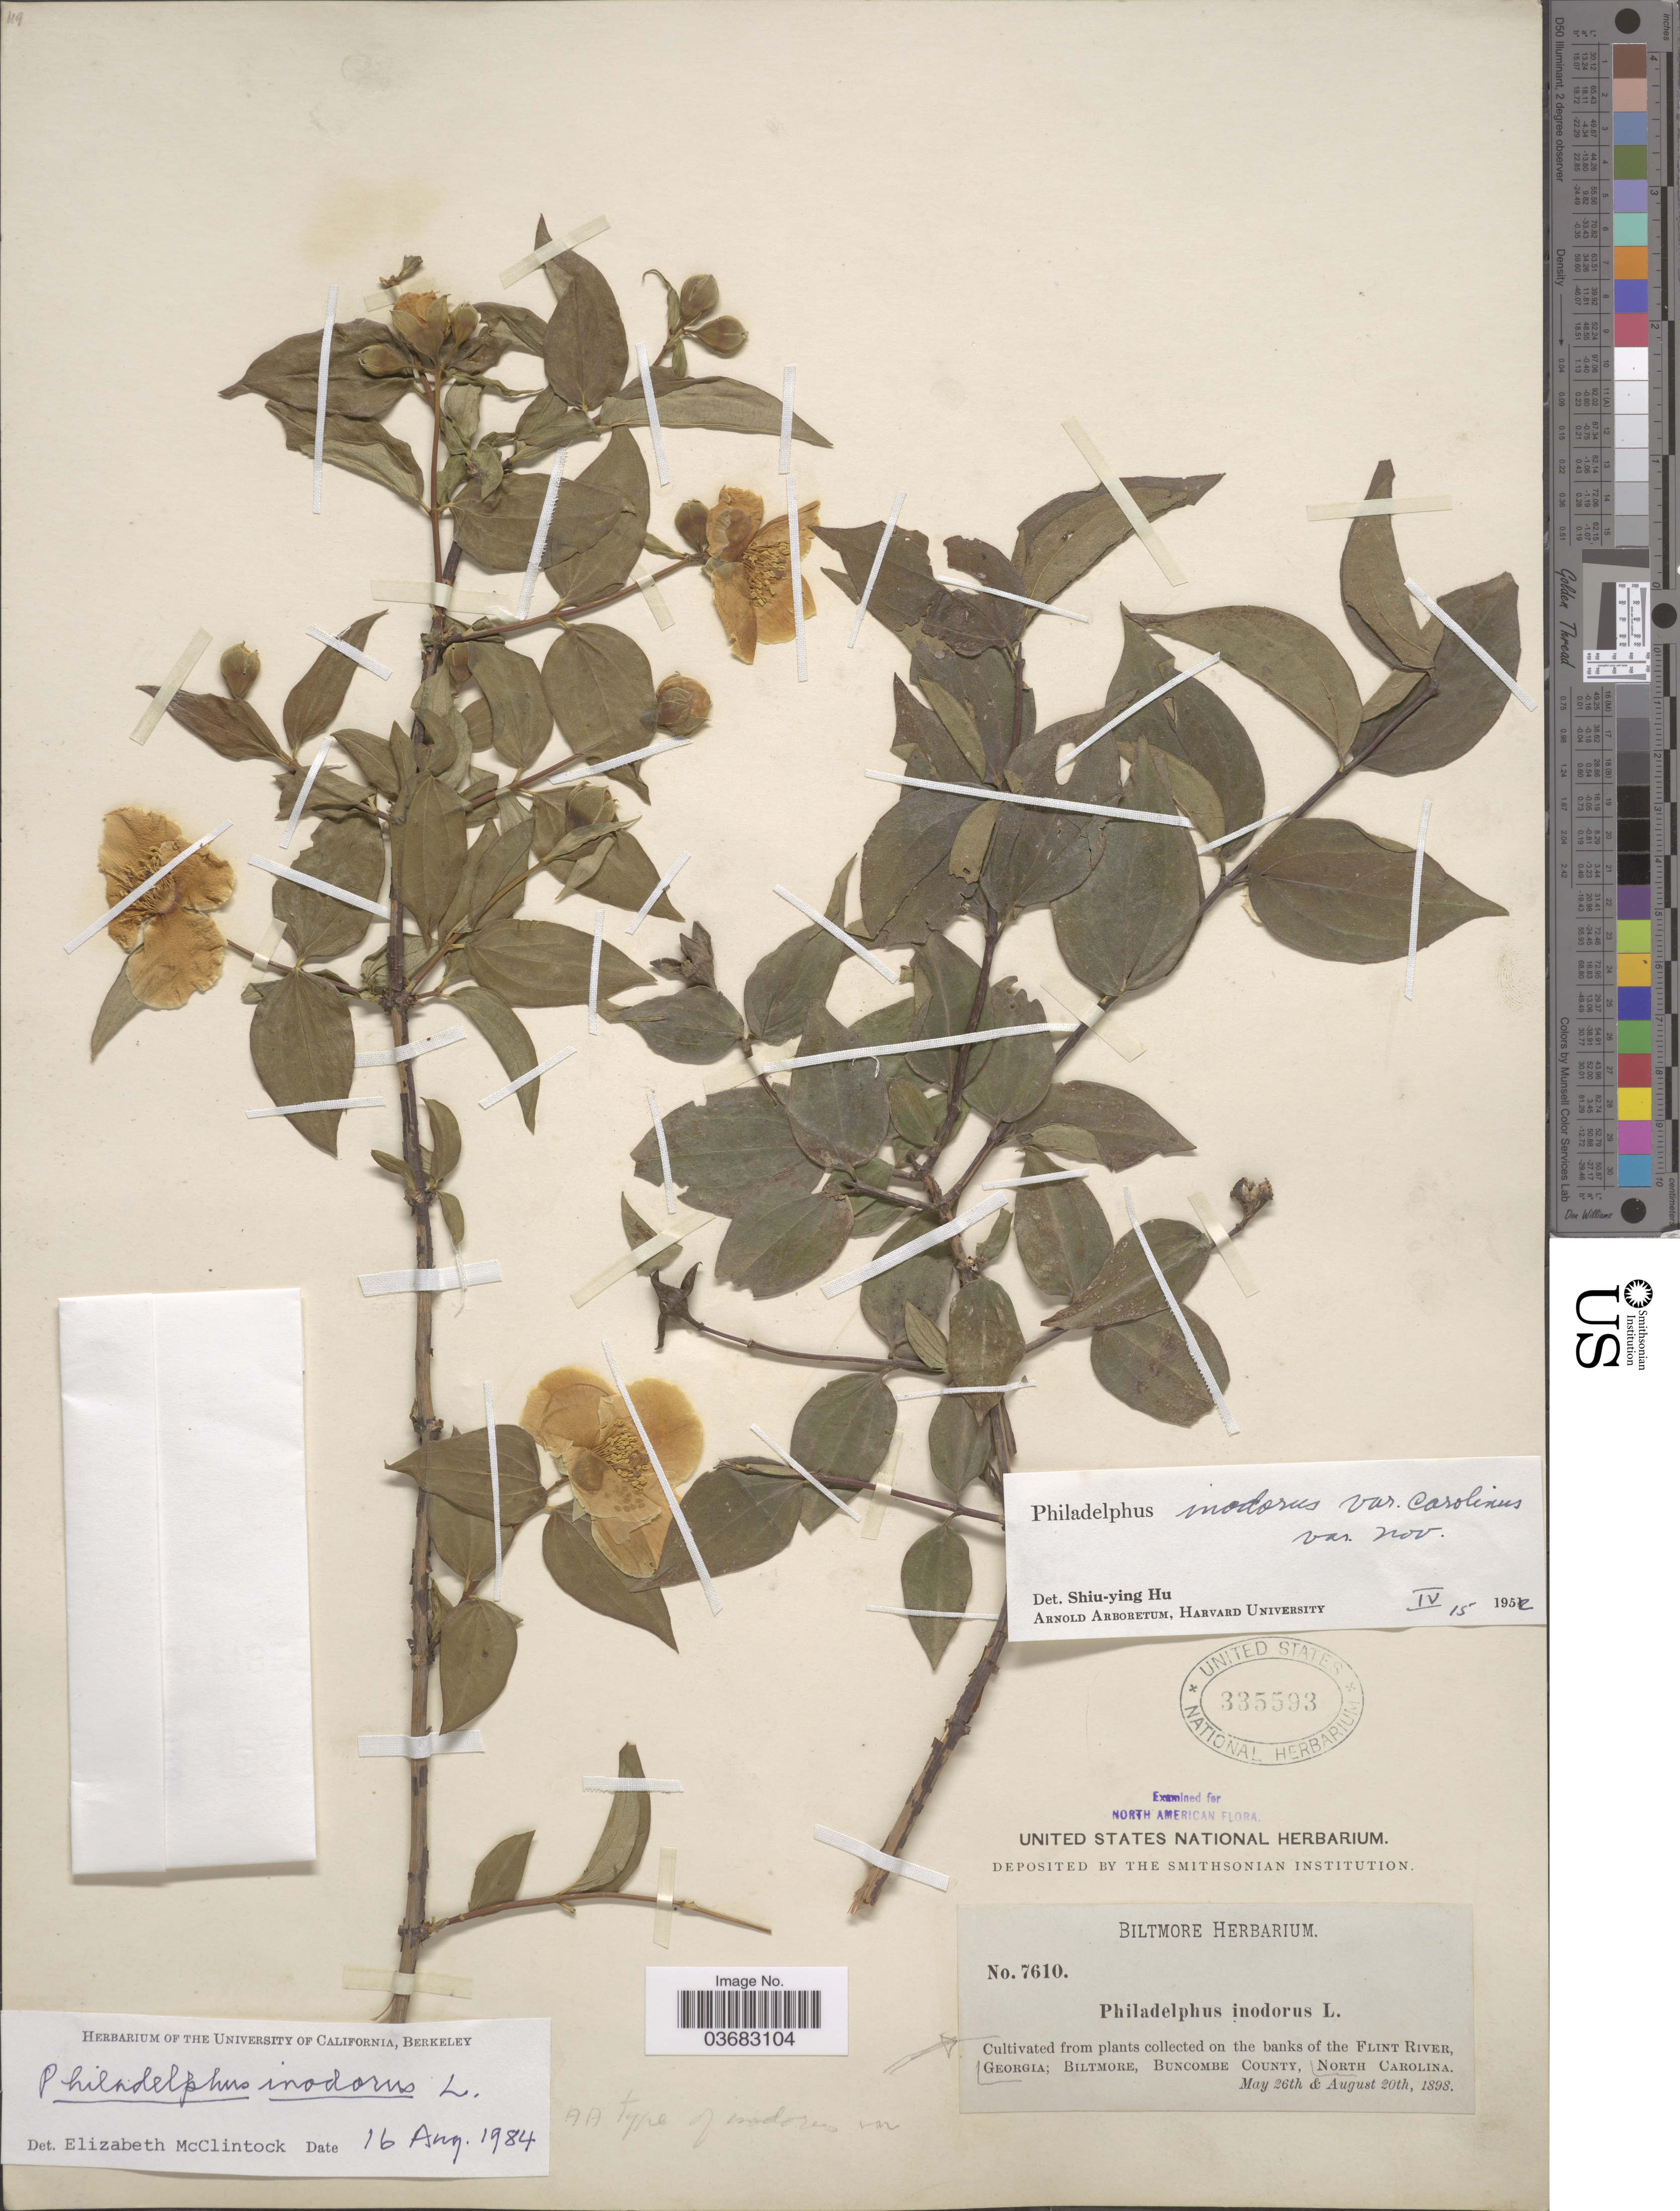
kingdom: Plantae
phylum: Tracheophyta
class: Magnoliopsida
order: Cornales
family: Hydrangeaceae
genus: Philadelphus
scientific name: Philadelphus inodorus var. grandiflorus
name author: (Willd.) A. Gray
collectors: ex herb. Biltmore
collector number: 7610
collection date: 1898-05-26/1898-08-20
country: United States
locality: On the banks of the Flint River, Georgia; Biltmore, Buncomee County, North Carolina.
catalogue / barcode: US 335593